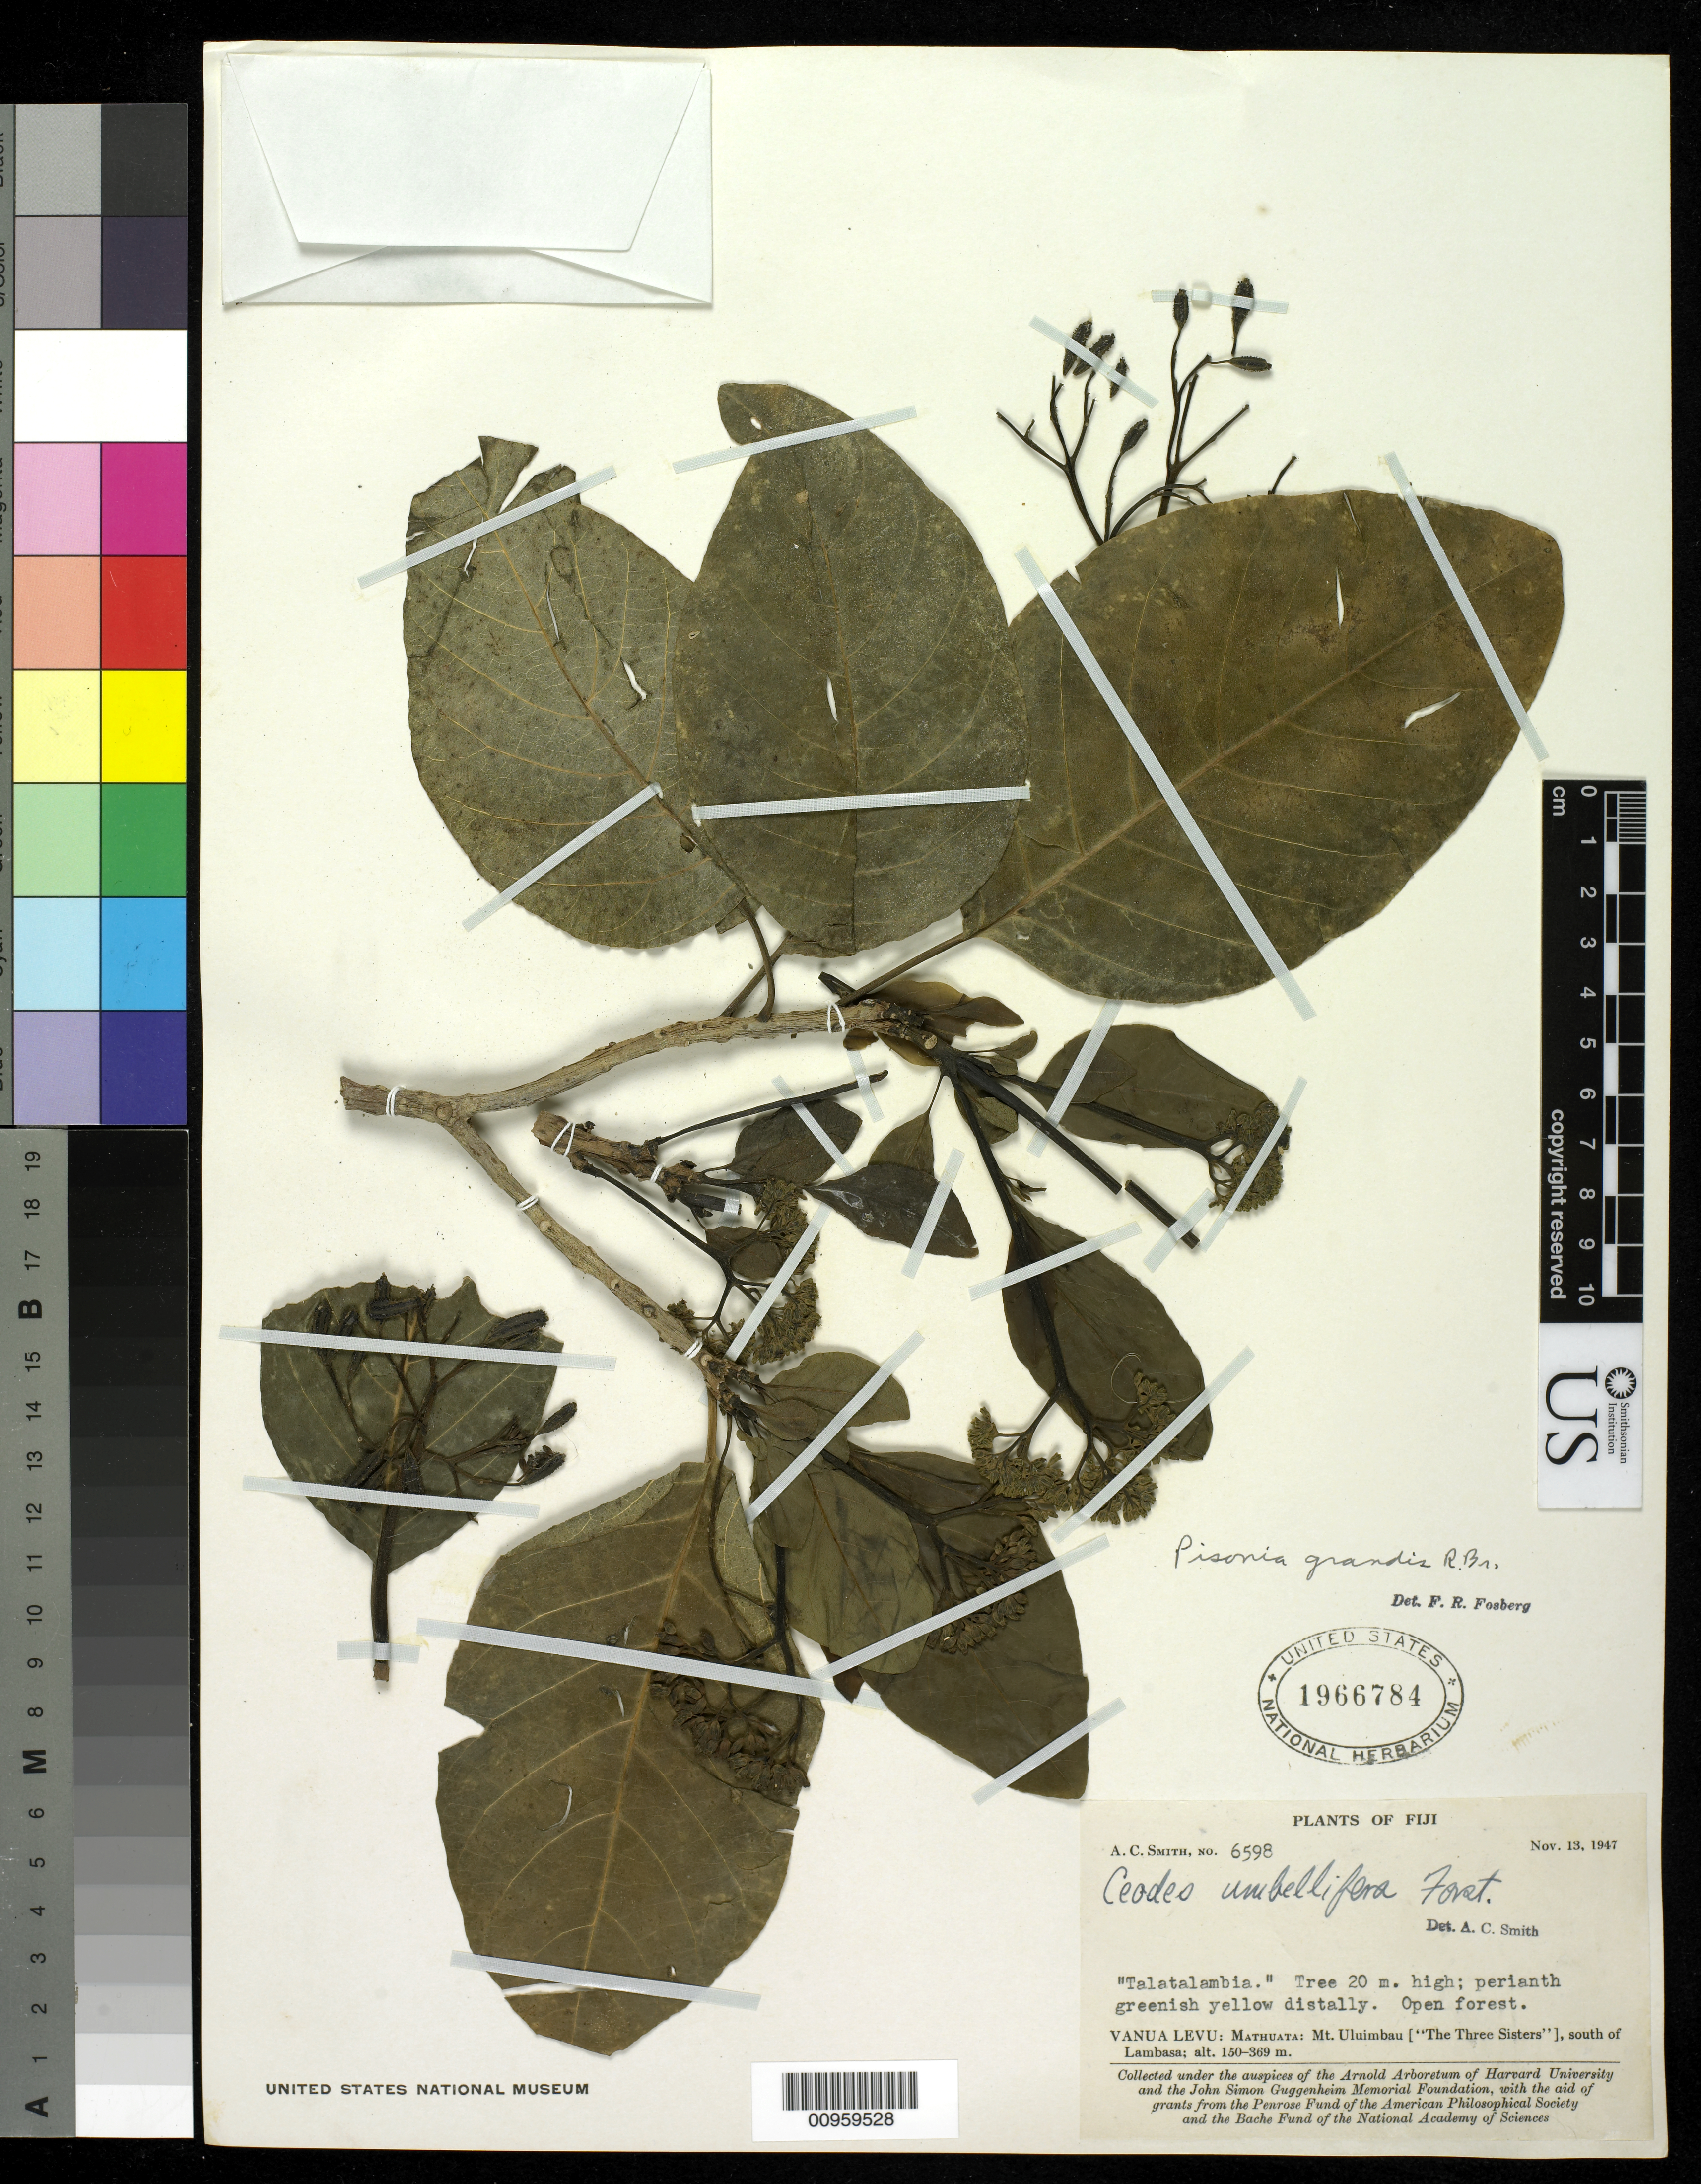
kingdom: Plantae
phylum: Tracheophyta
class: Magnoliopsida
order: Caryophyllales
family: Nyctaginaceae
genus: Pisonia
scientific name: Pisonia grandis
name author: R. Br.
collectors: C. A. Smith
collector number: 6598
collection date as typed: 13 Nov 1947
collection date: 1947-11-13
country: Fiji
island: Macuata-i-wai [Mathuata-i-wai]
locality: Mathuata: Mt. Uluimbau ( The three Sisters), S of Lambasa.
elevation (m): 150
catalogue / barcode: US 1966784